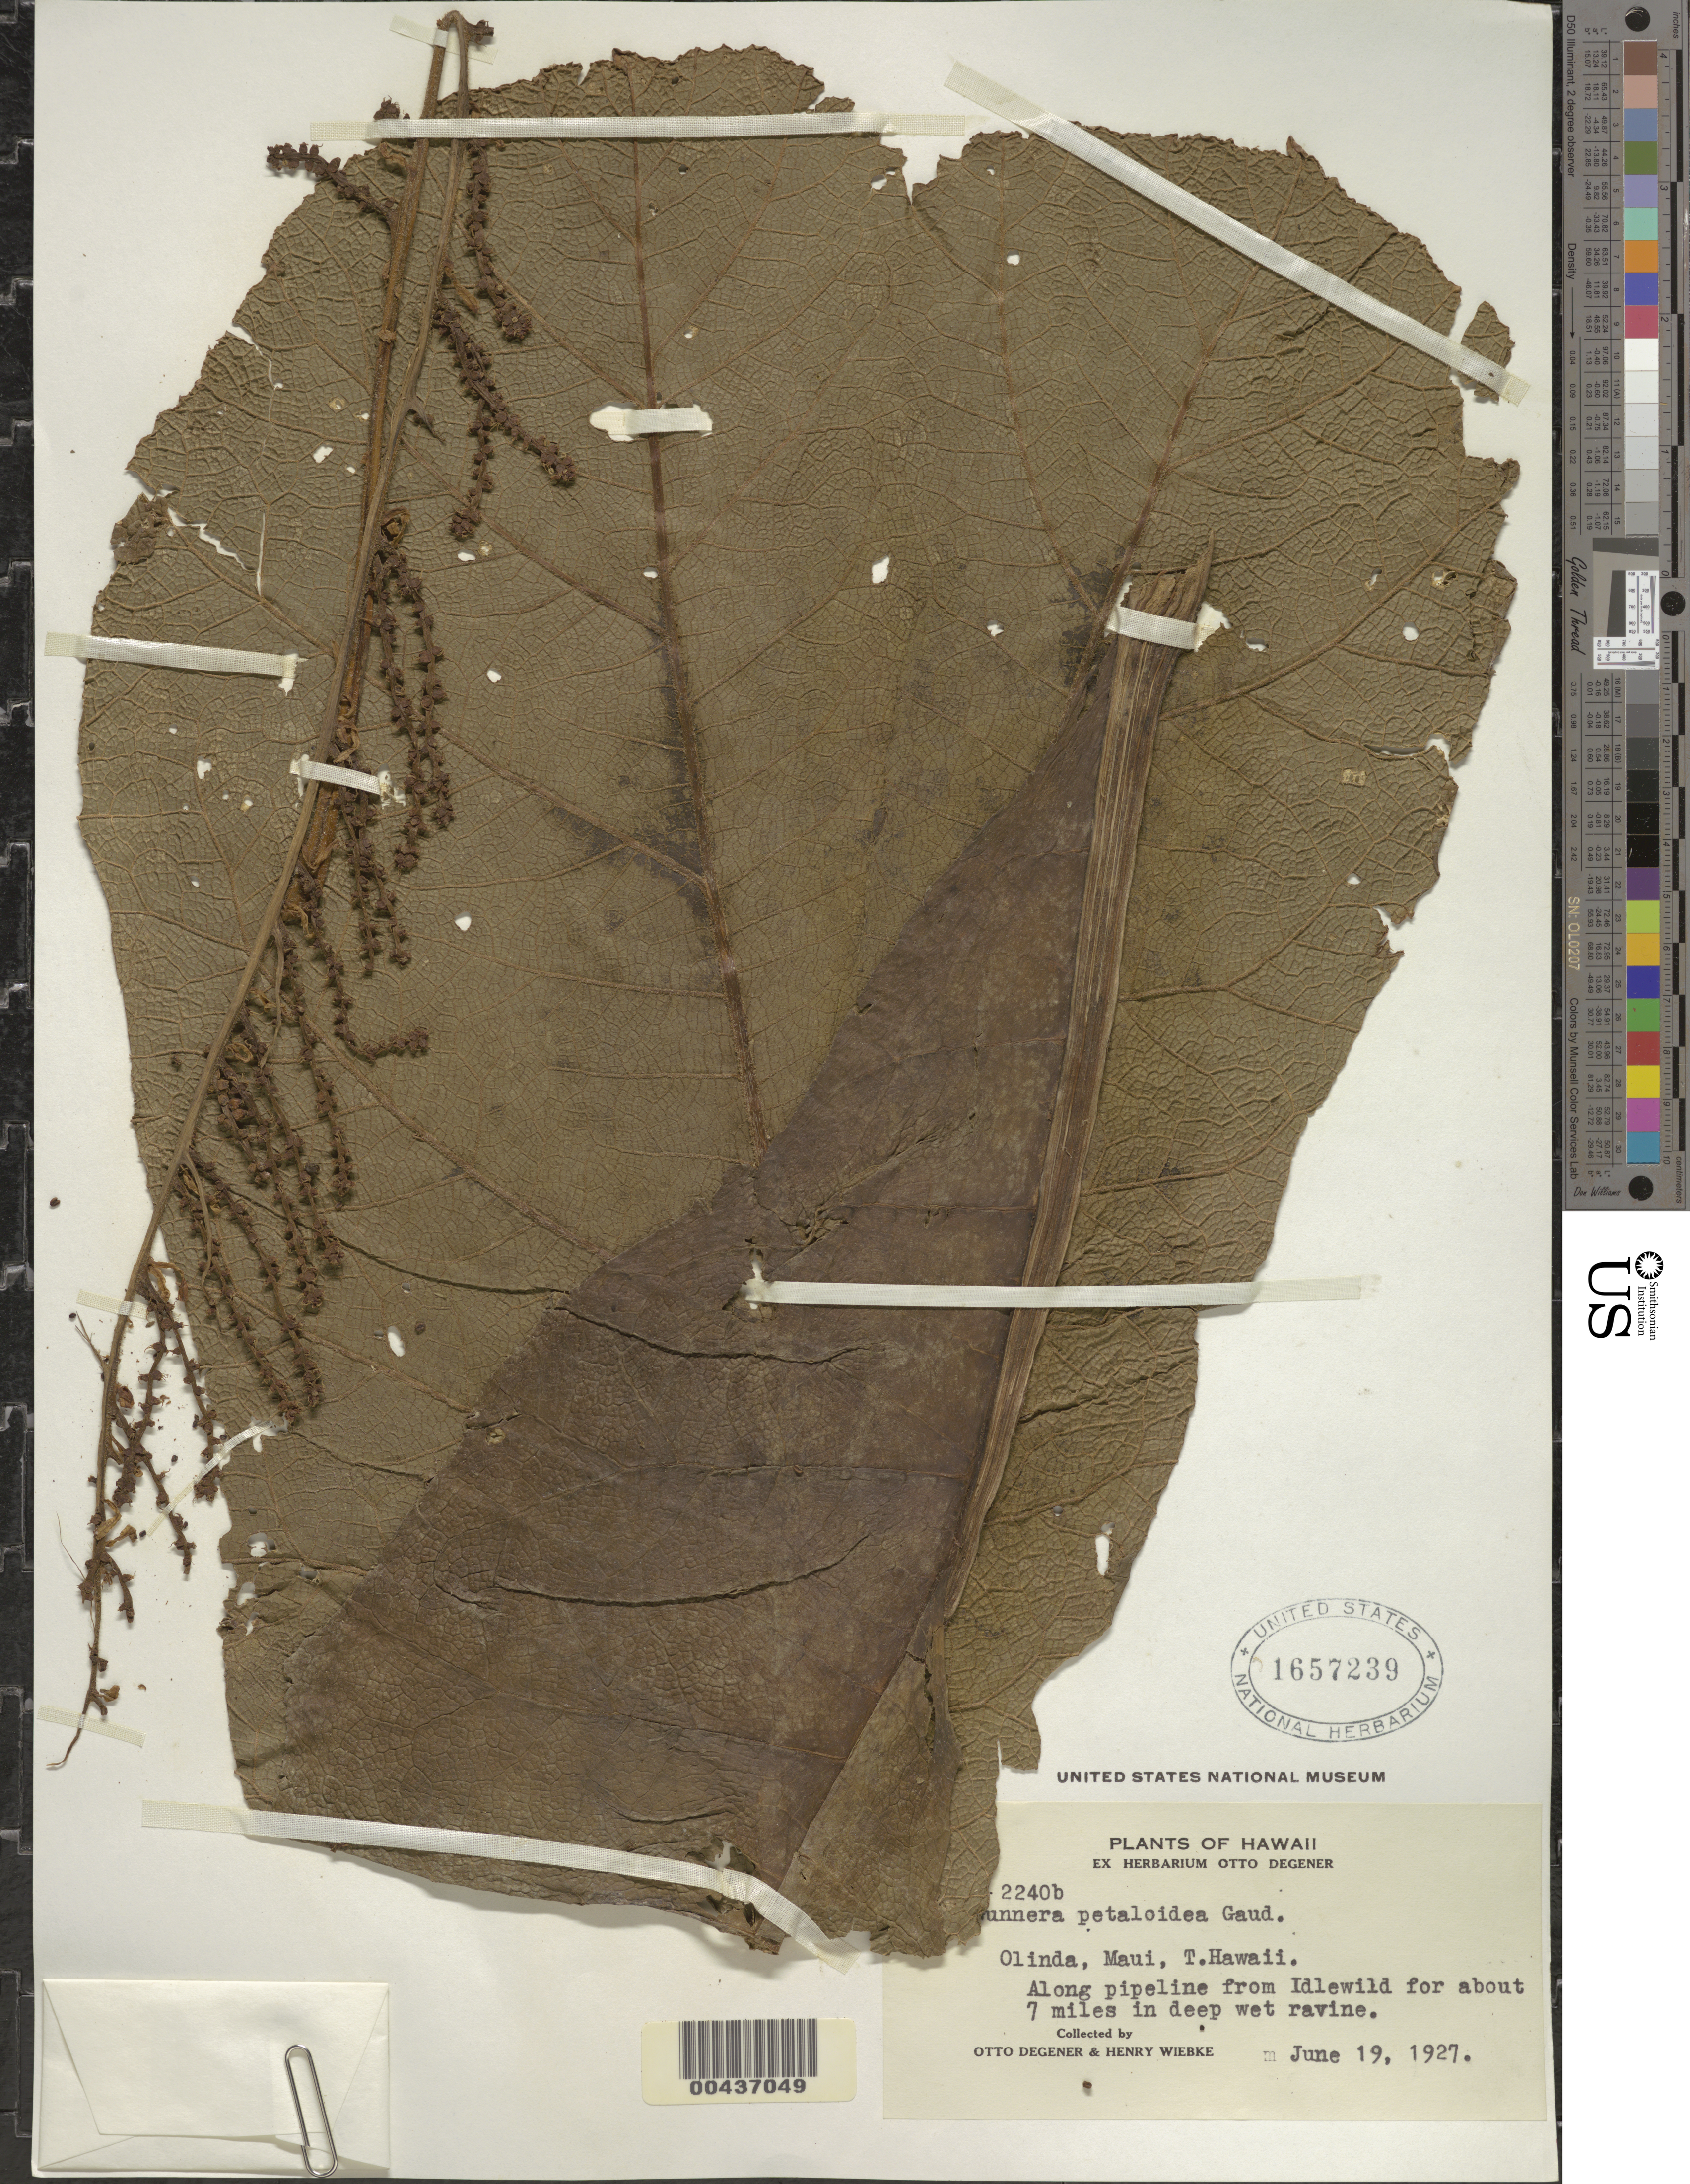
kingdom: Plantae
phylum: Tracheophyta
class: Magnoliopsida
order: Gunnerales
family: Gunneraceae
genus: Gunnera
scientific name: Gunnera petaloidea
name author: Gaudich.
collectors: O. Degener & H. Wiebke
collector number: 2240b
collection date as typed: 19 Jun 1927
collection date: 1927-06-19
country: United States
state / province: Hawaii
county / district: Maui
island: Maui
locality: Olinda, along pipeline from Idlewood for about 7 miles in ravine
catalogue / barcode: US 1657239